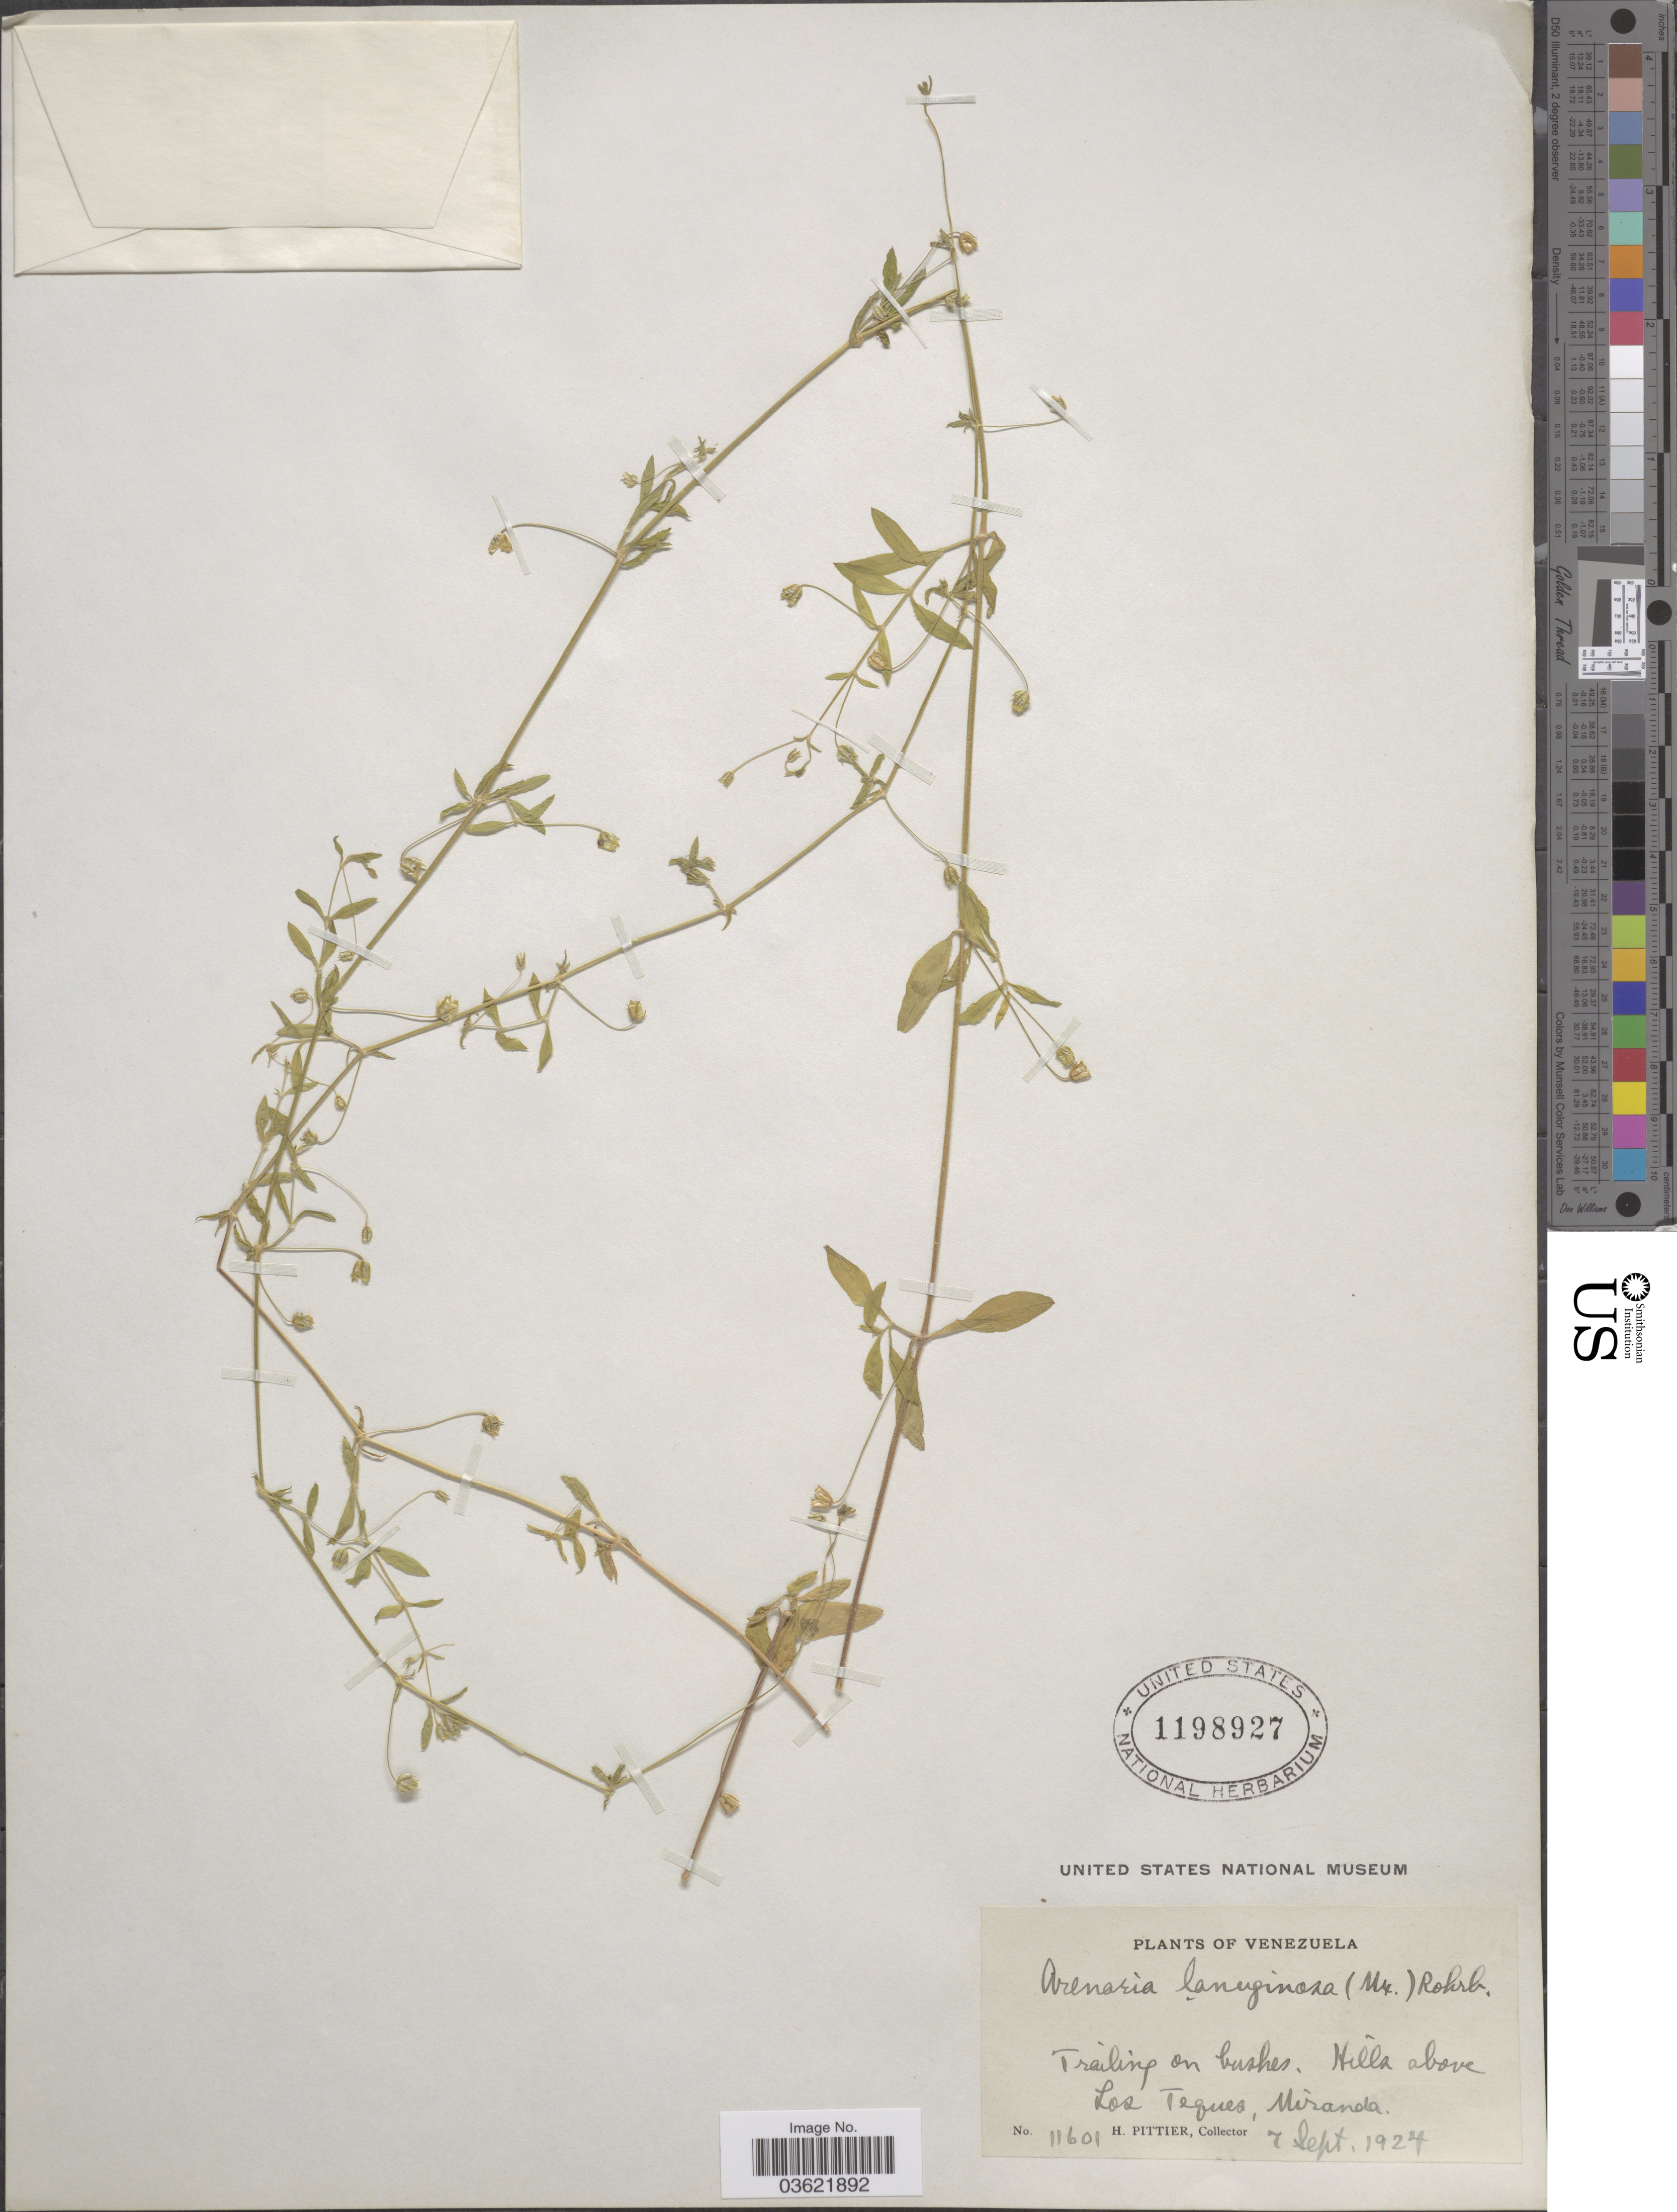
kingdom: Plantae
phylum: Tracheophyta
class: Magnoliopsida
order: Caryophyllales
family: Caryophyllaceae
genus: Arenaria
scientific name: Arenaria lanuginosa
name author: (Michx.) Rohrb.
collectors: H. F. Pittier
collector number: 11601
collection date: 1924-09-07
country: Venezuela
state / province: Miranda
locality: Hills above Los Teques.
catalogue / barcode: US 1198927